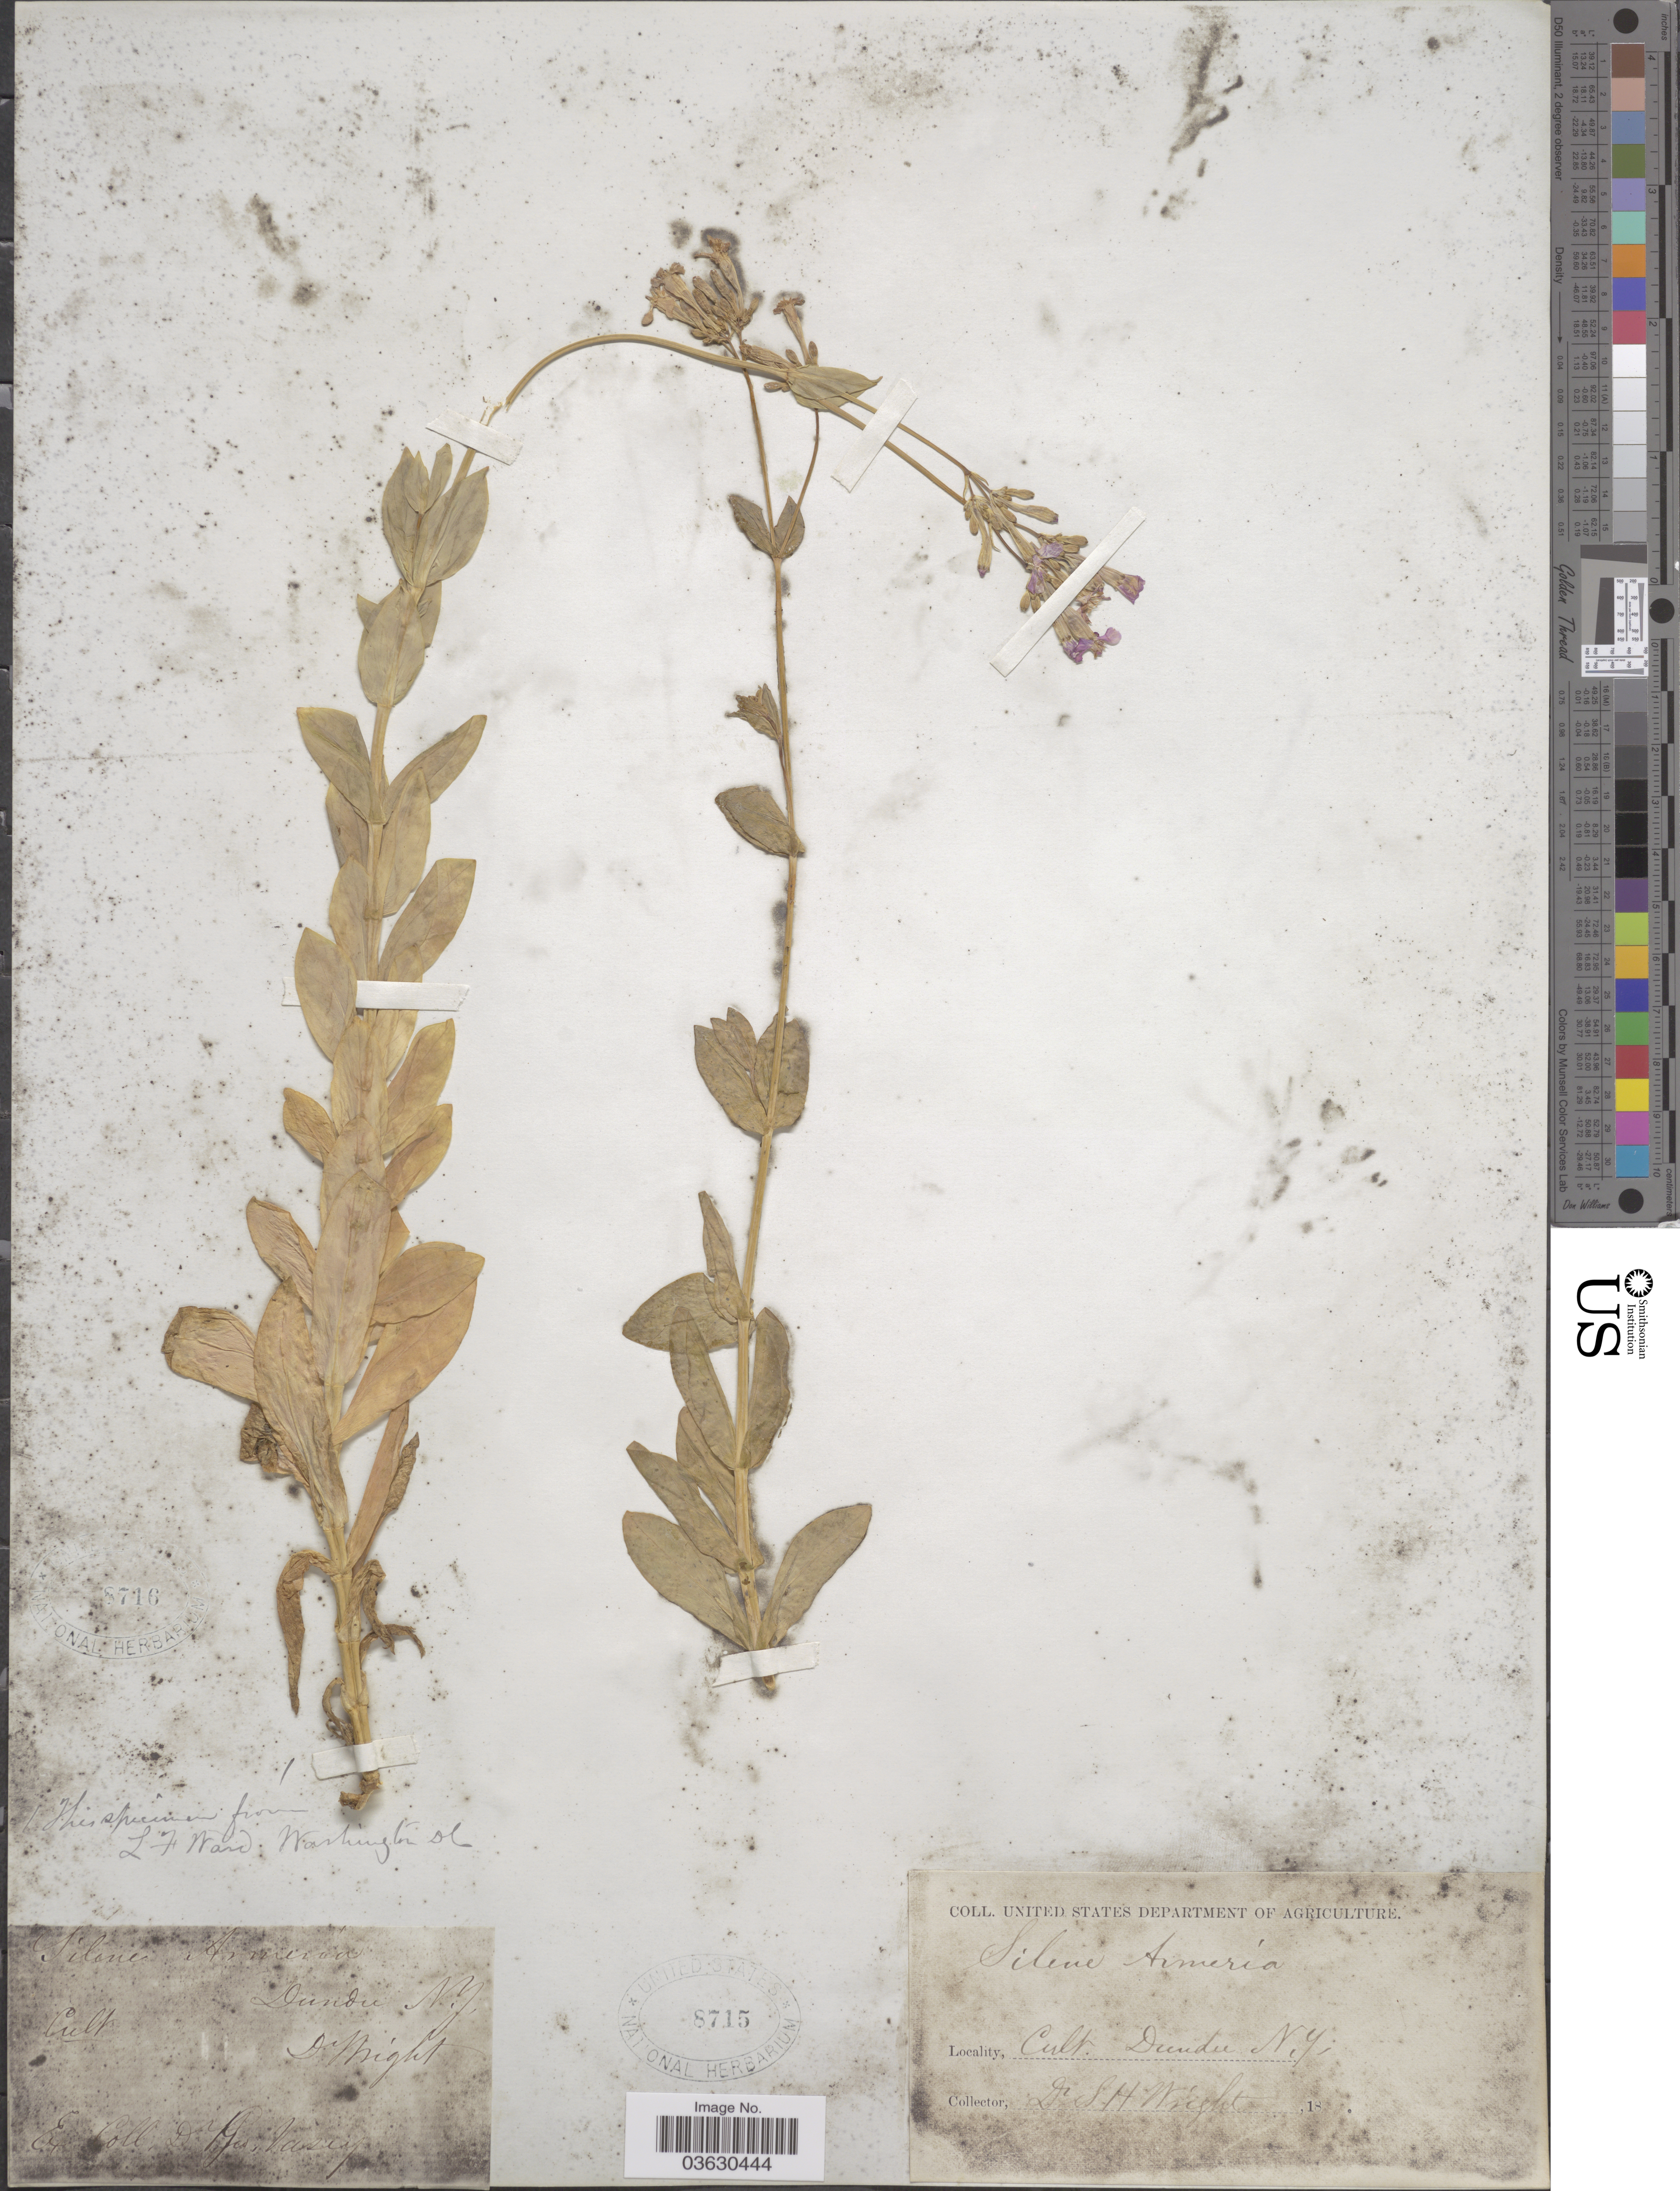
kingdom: Plantae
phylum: Tracheophyta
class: Magnoliopsida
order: Caryophyllales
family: Caryophyllaceae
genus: Atocion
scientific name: Atocion armeria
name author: (L.) Raf.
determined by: U.S. National Herbarium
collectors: S. H. Wright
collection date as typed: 18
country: United States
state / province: New York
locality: Dundee.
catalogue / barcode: US 8715